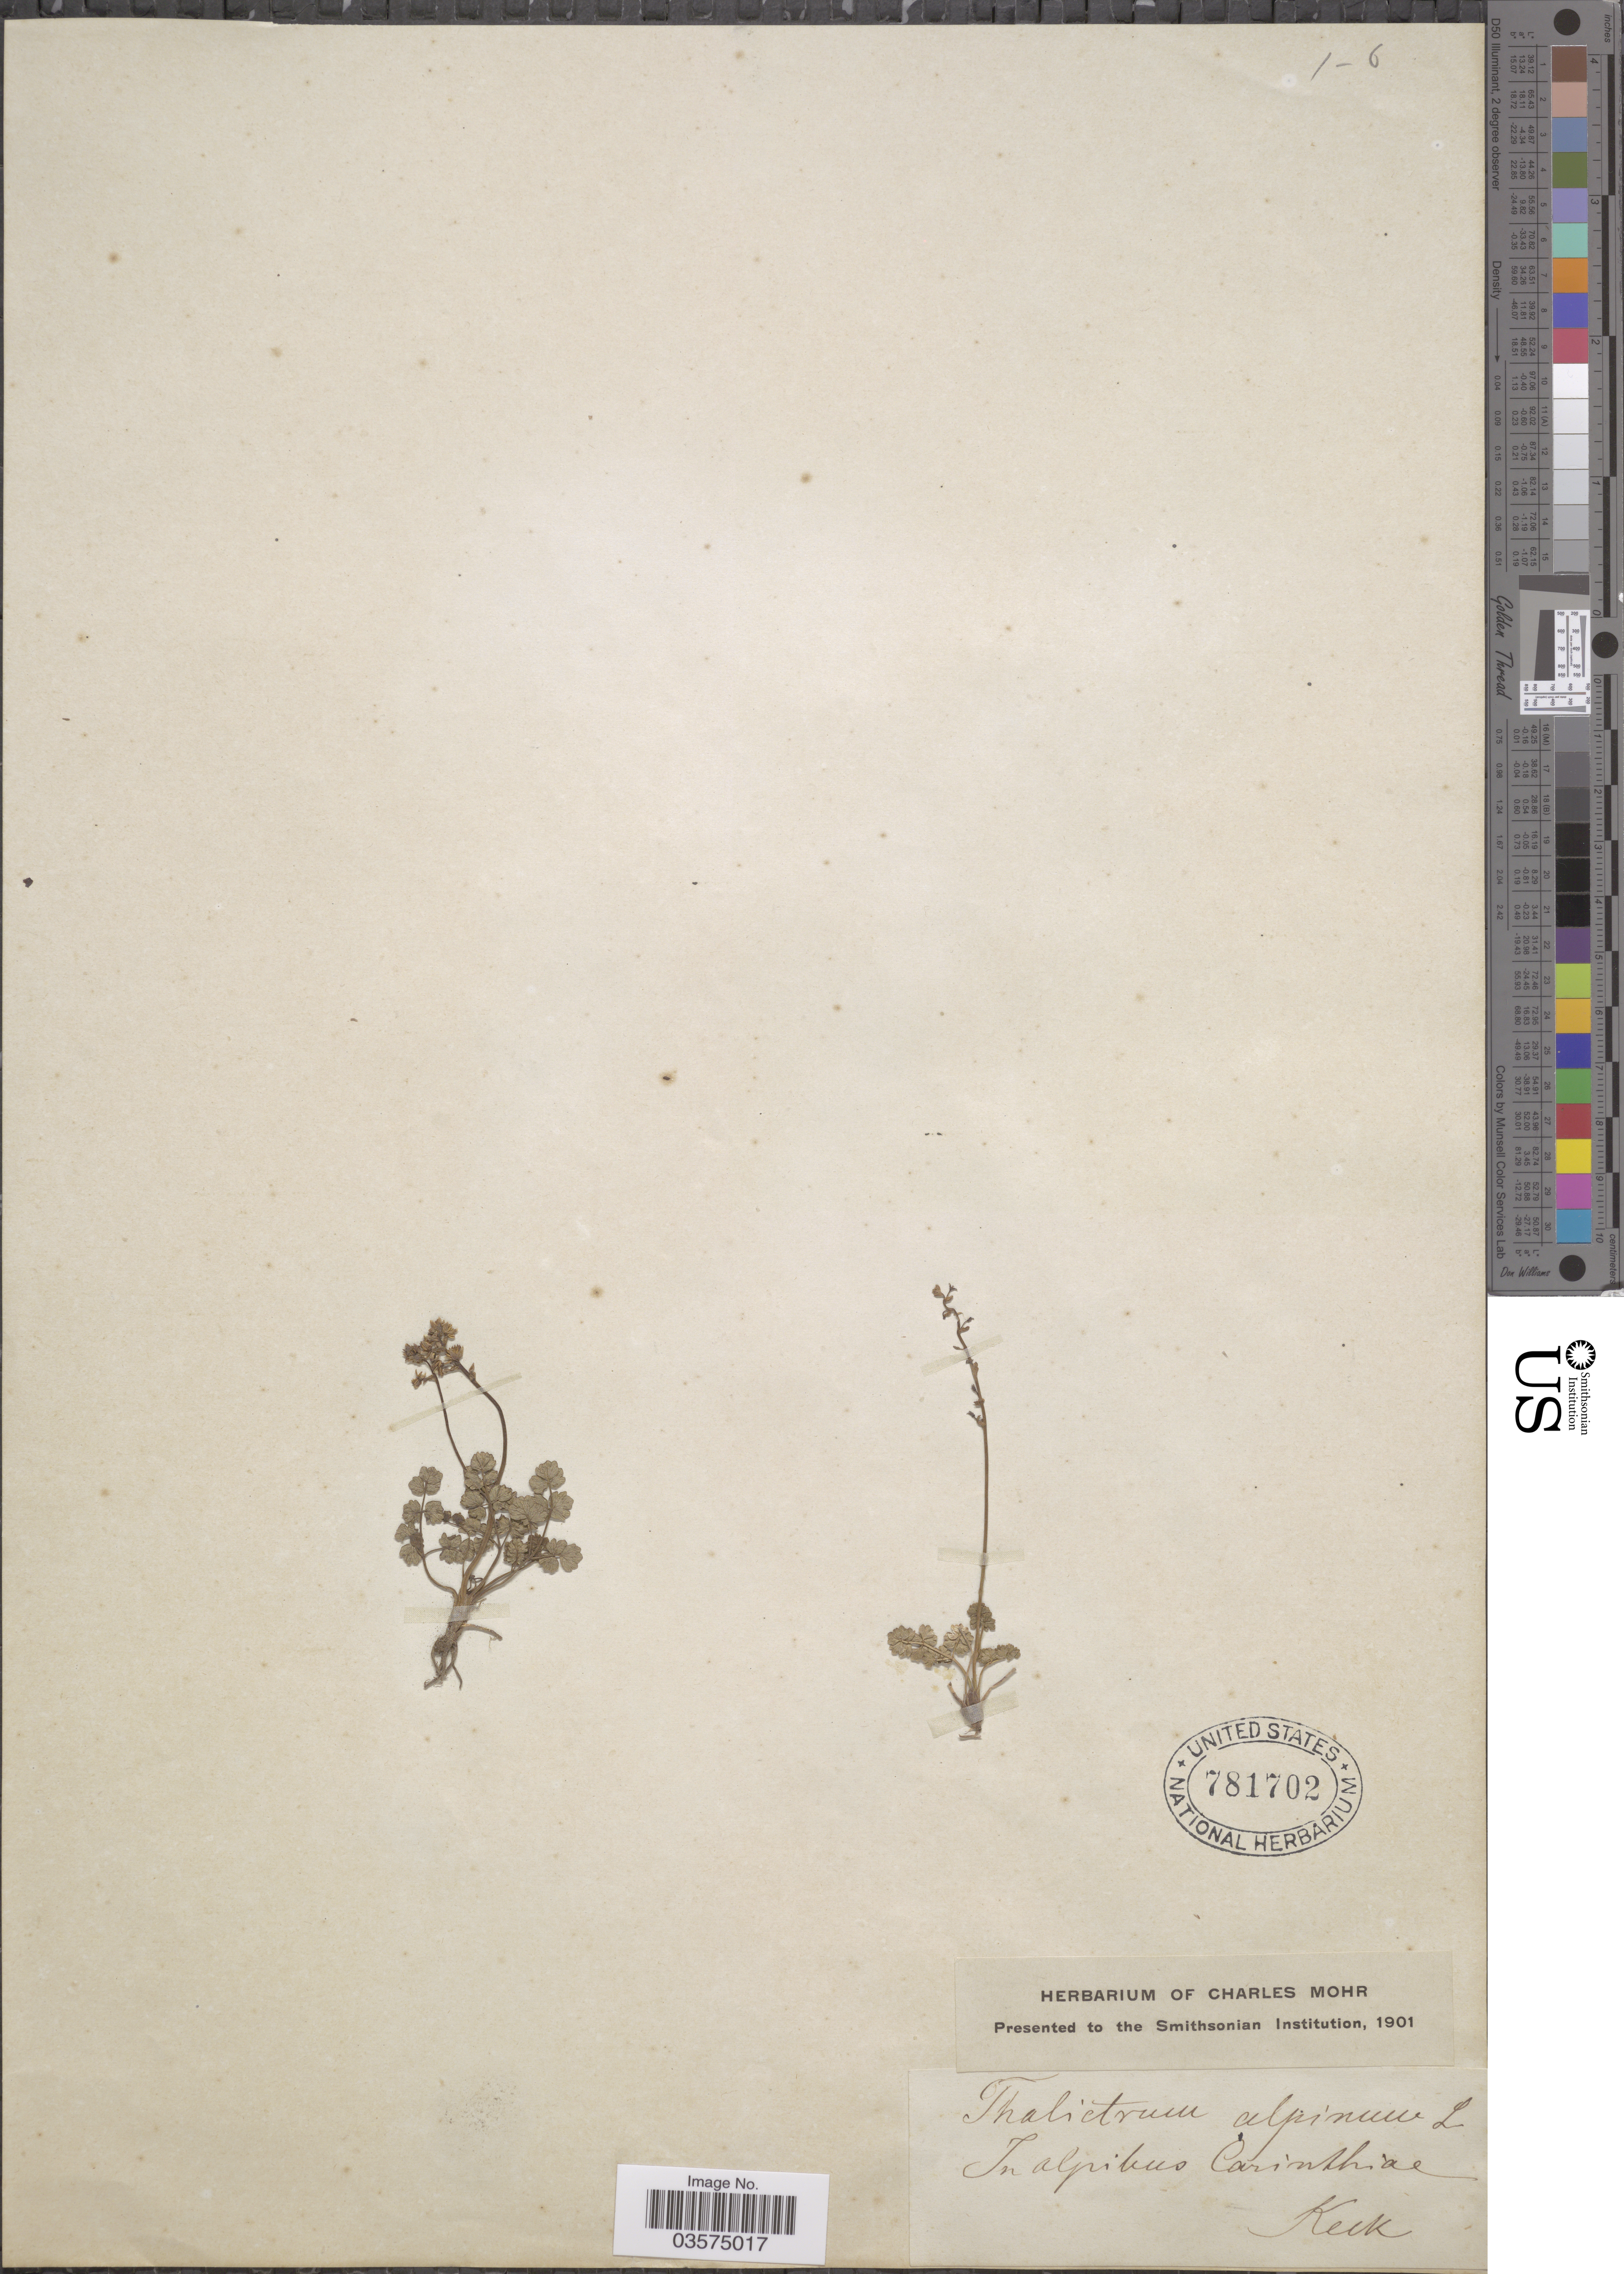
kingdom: Plantae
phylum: Tracheophyta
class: Magnoliopsida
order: Ranunculales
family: Ranunculaceae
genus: Thalictrum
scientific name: Thalictrum alpinum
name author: L.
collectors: -- Keck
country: Austria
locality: In alpibus Carinthiae.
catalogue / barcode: US 781702